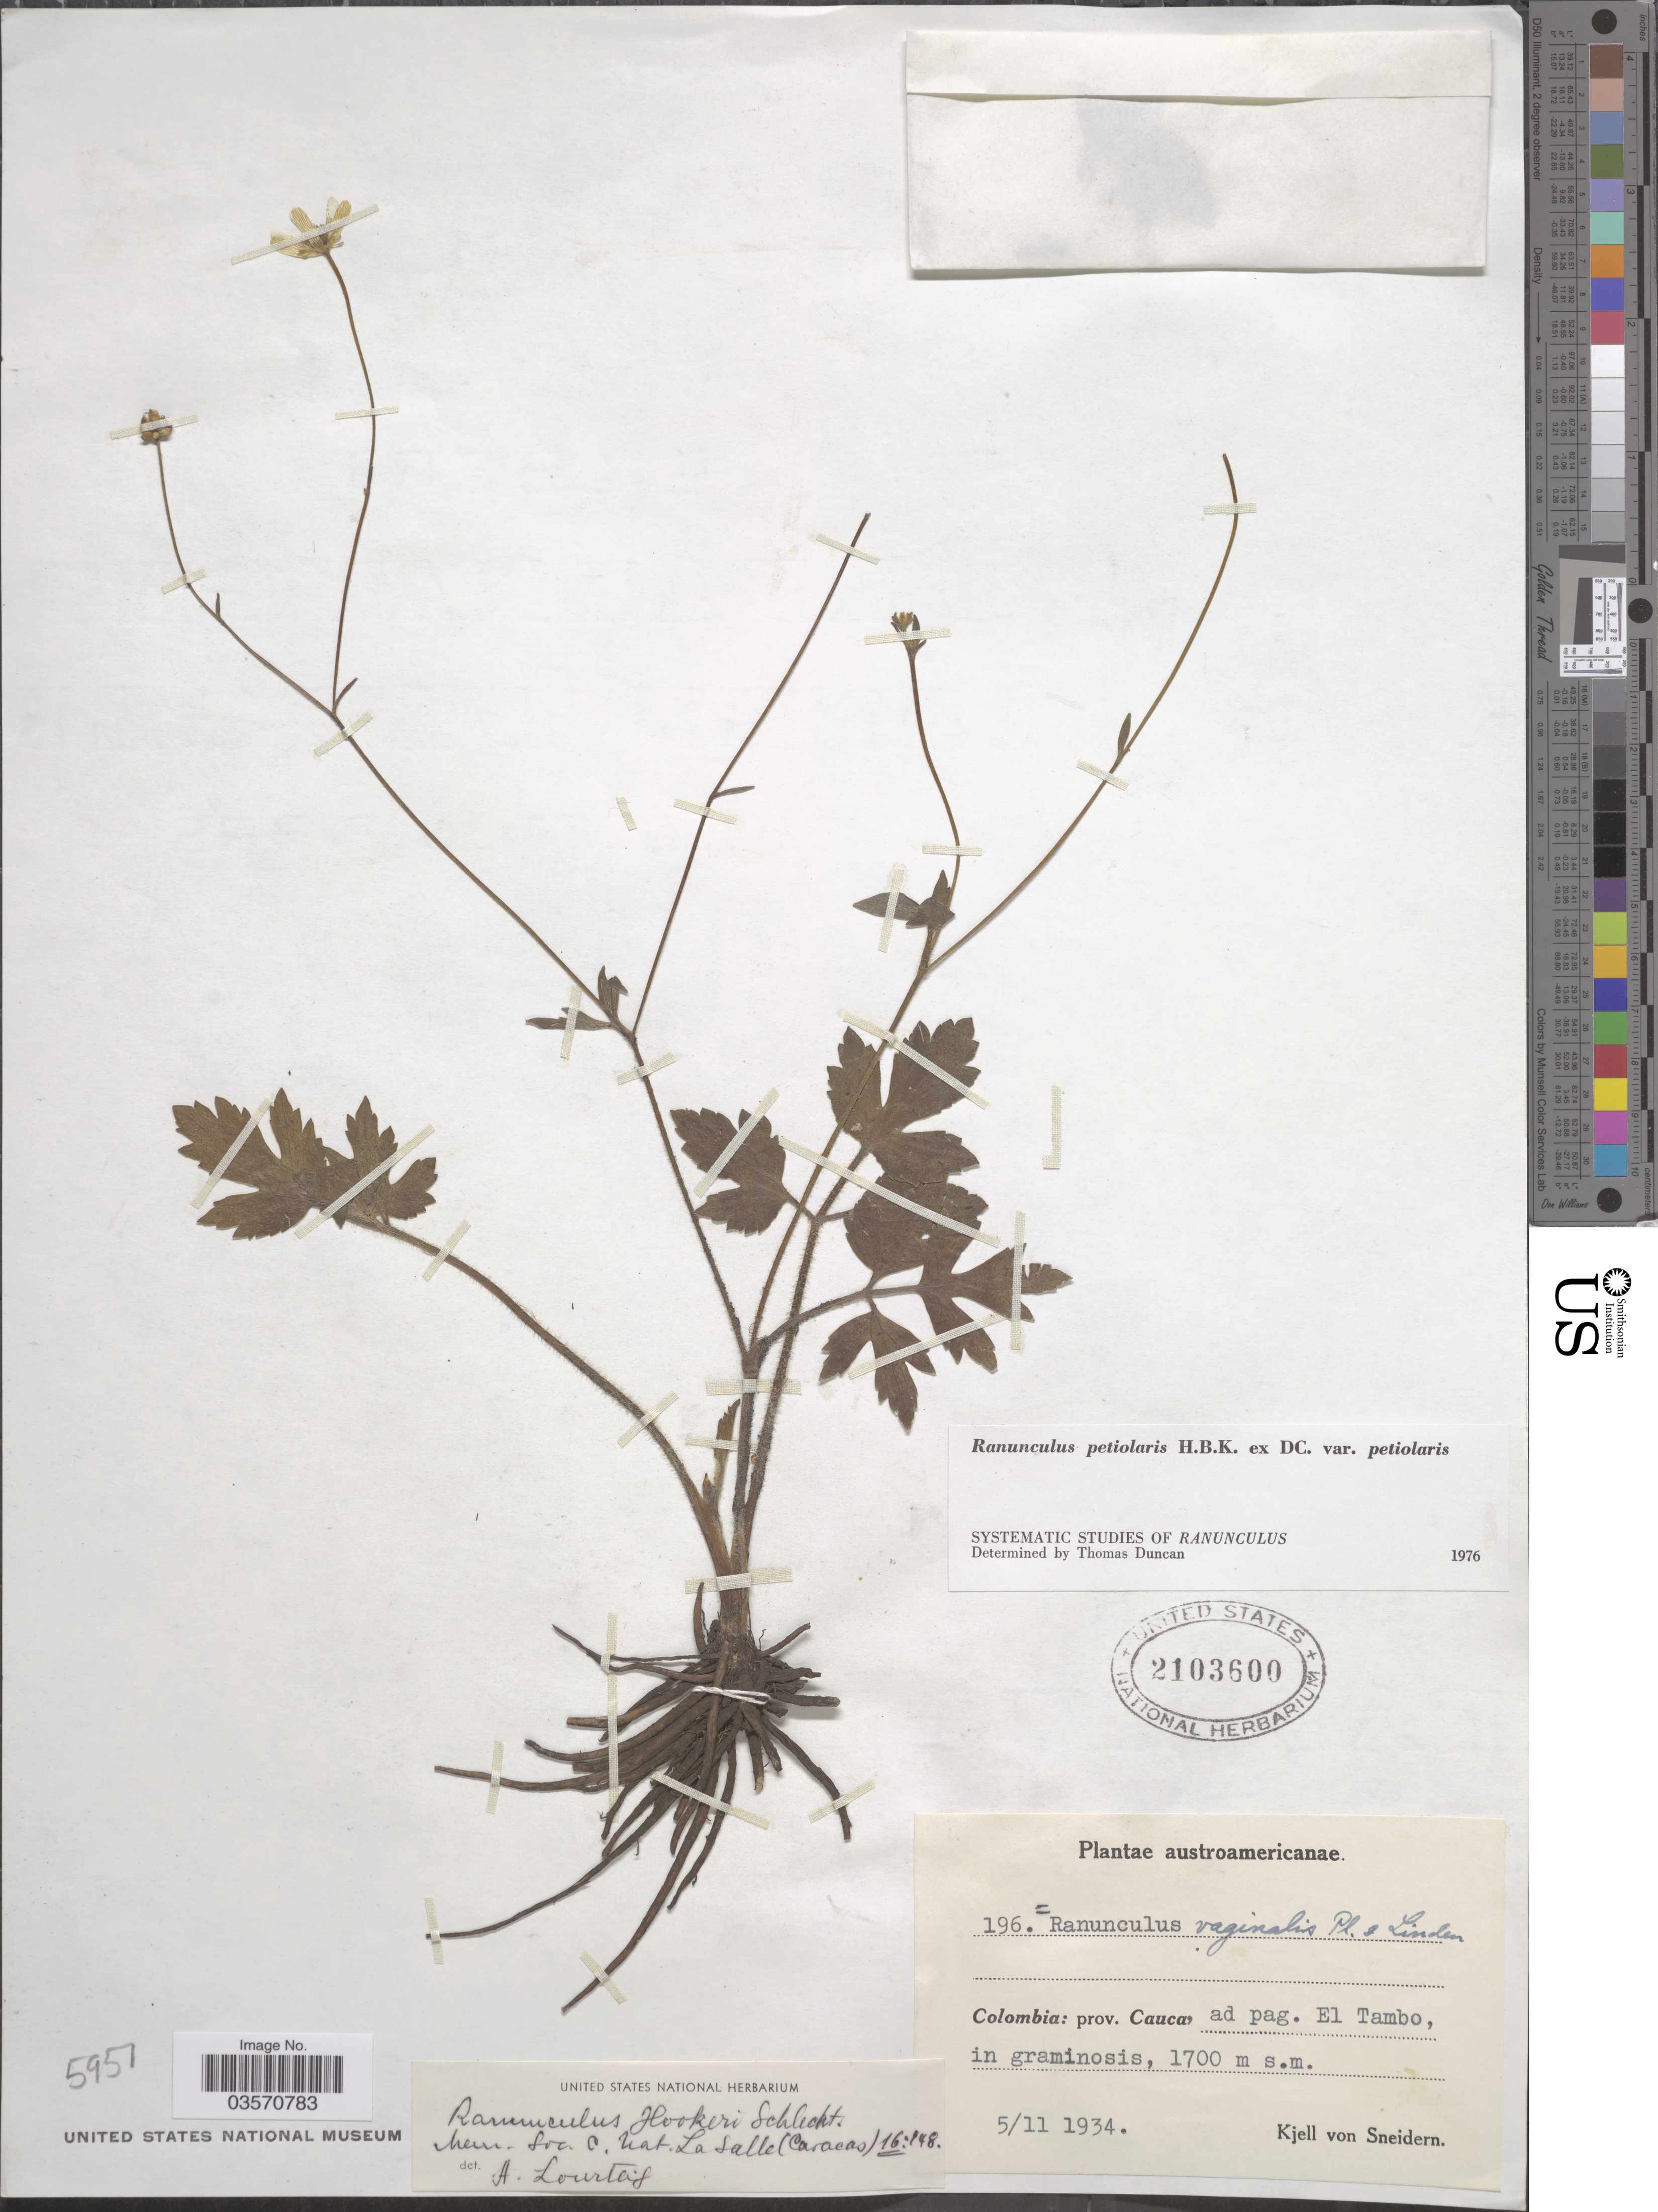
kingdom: Plantae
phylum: Tracheophyta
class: Magnoliopsida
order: Ranunculales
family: Ranunculaceae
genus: Ranunculus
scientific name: Ranunculus petiolaris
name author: Kunth ex DC.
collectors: K. von Sneidern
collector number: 196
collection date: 1934-11-05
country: Colombia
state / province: Cauca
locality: Ad pag. El Tambo.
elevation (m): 1700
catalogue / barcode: US 2103600